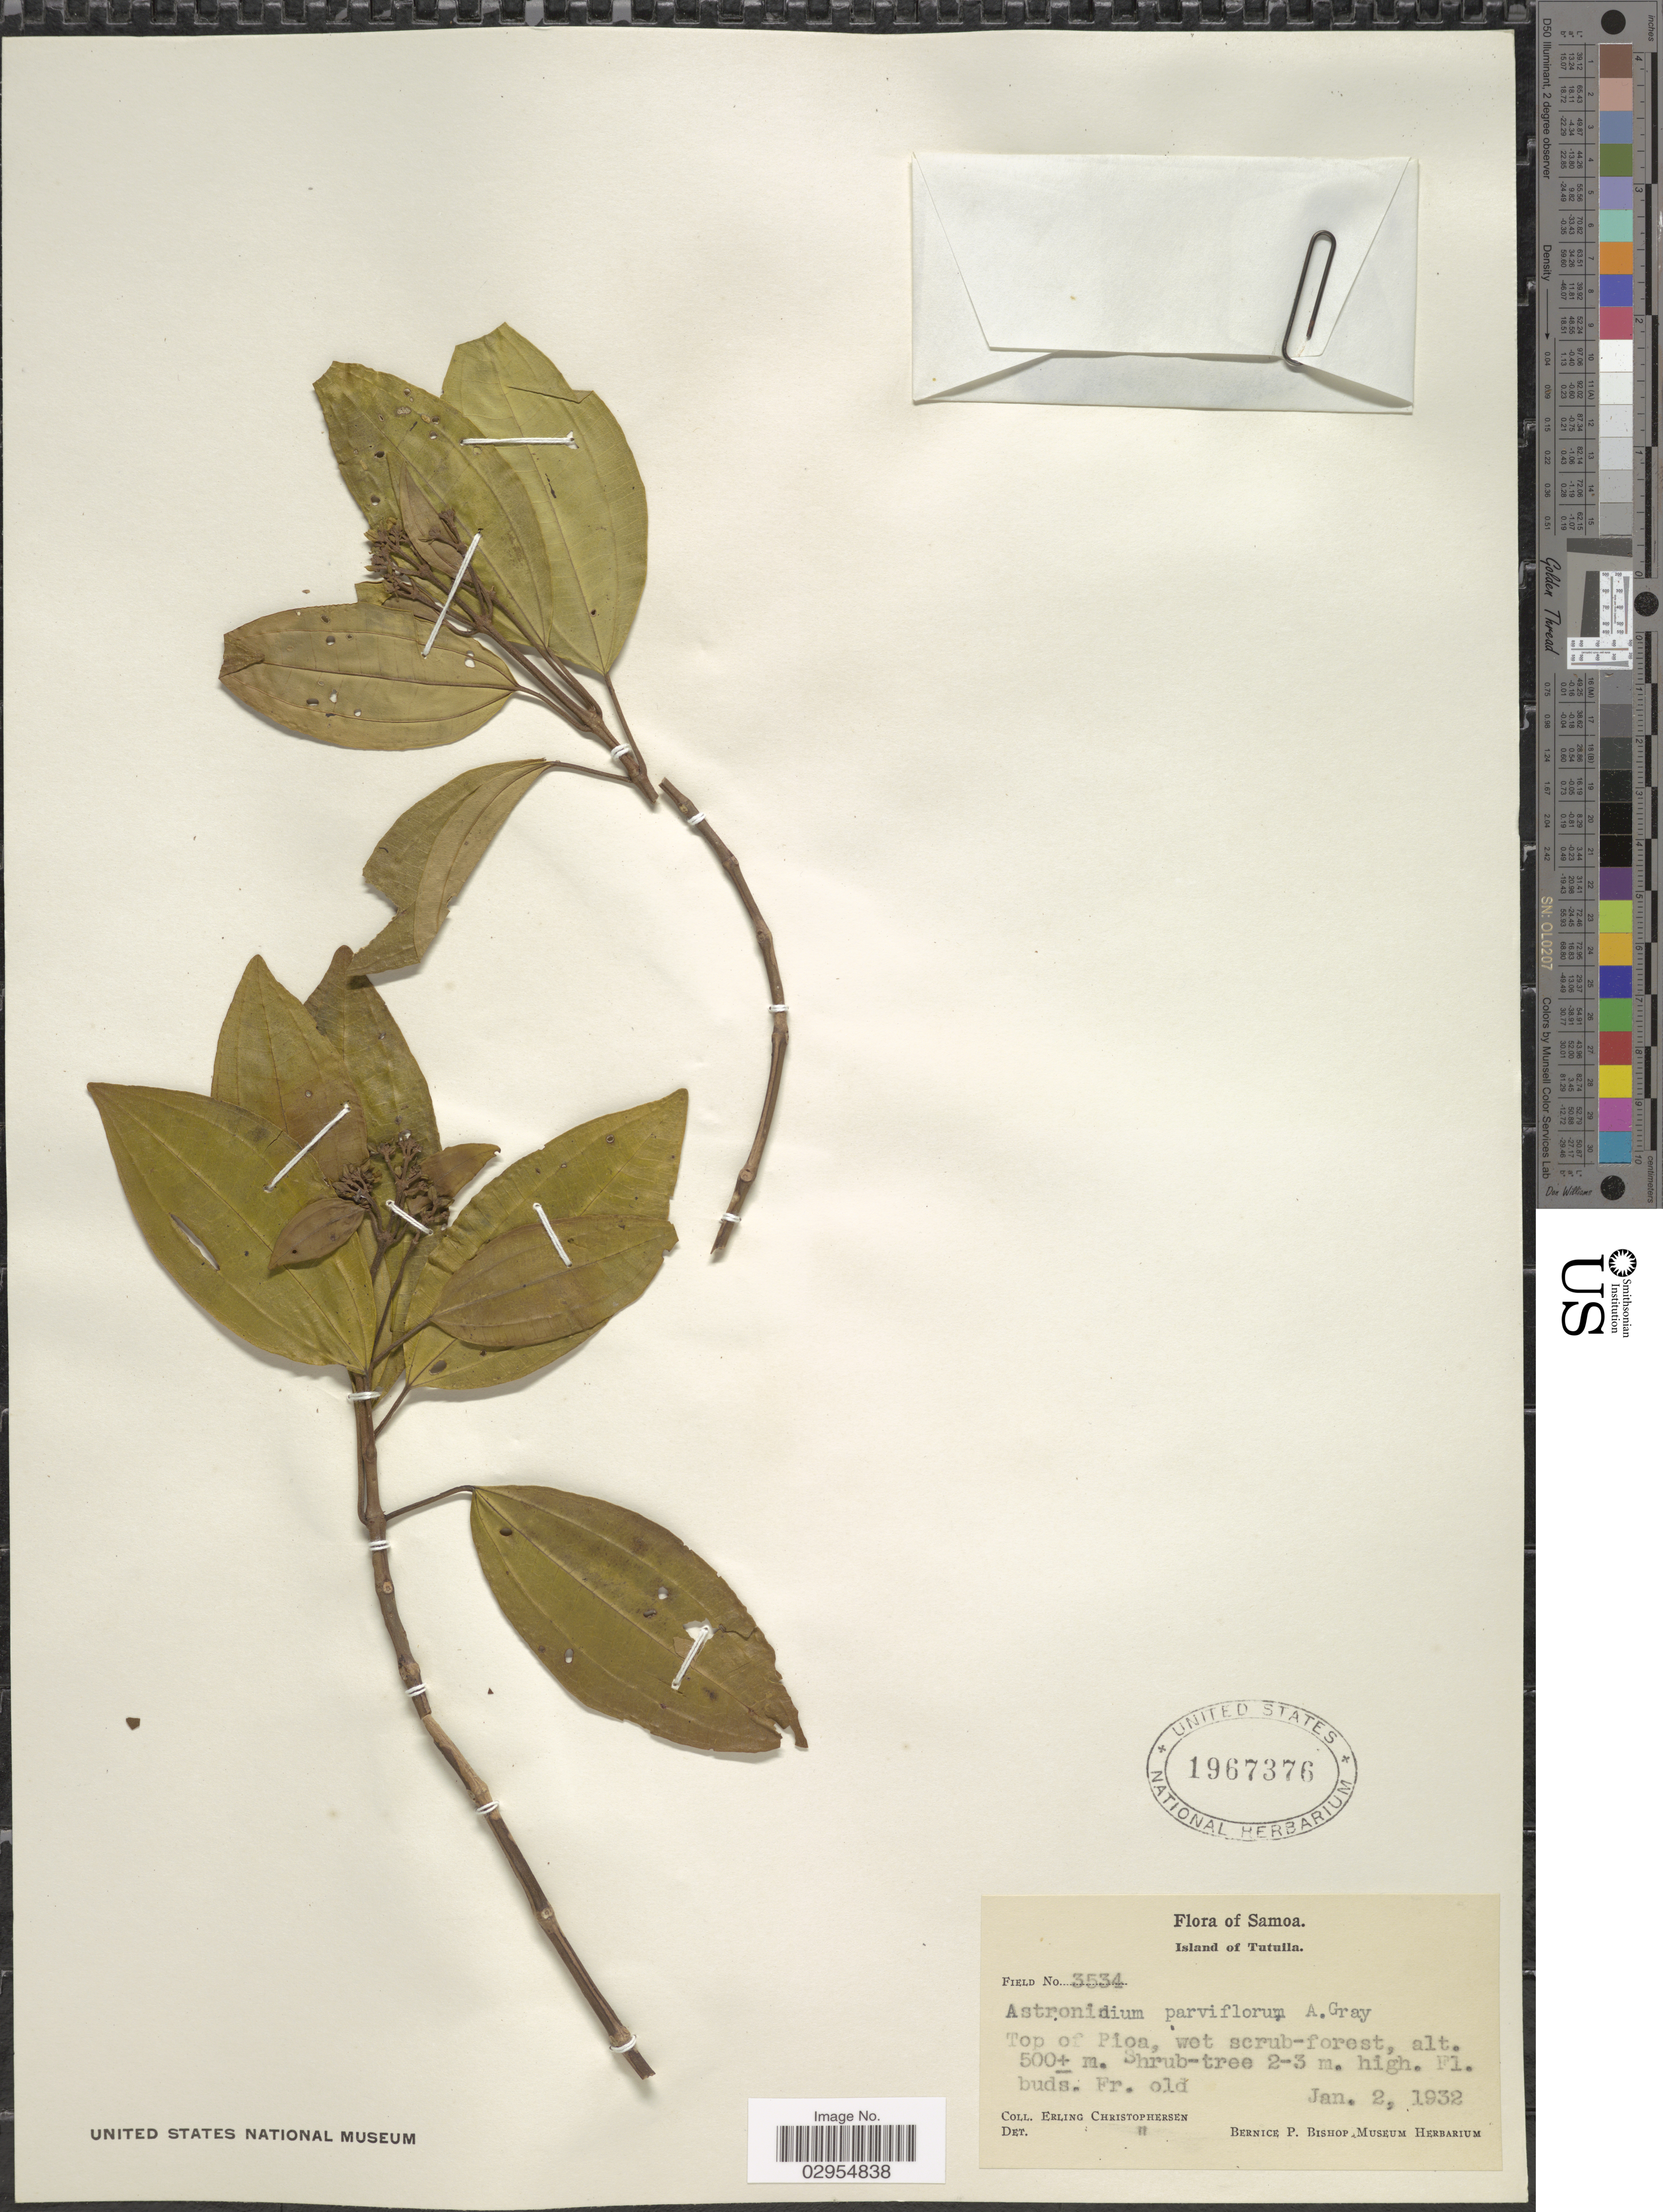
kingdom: Plantae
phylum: Tracheophyta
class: Magnoliopsida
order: Myrtales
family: Melastomataceae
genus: Astronidium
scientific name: Astronidium parviflorum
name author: A. Gray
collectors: E. Christophersen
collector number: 3534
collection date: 1932-01-02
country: American Samoa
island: Tutuila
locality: Samoa. Island of Tutuila. Top of Pioa.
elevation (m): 500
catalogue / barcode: US 1967376